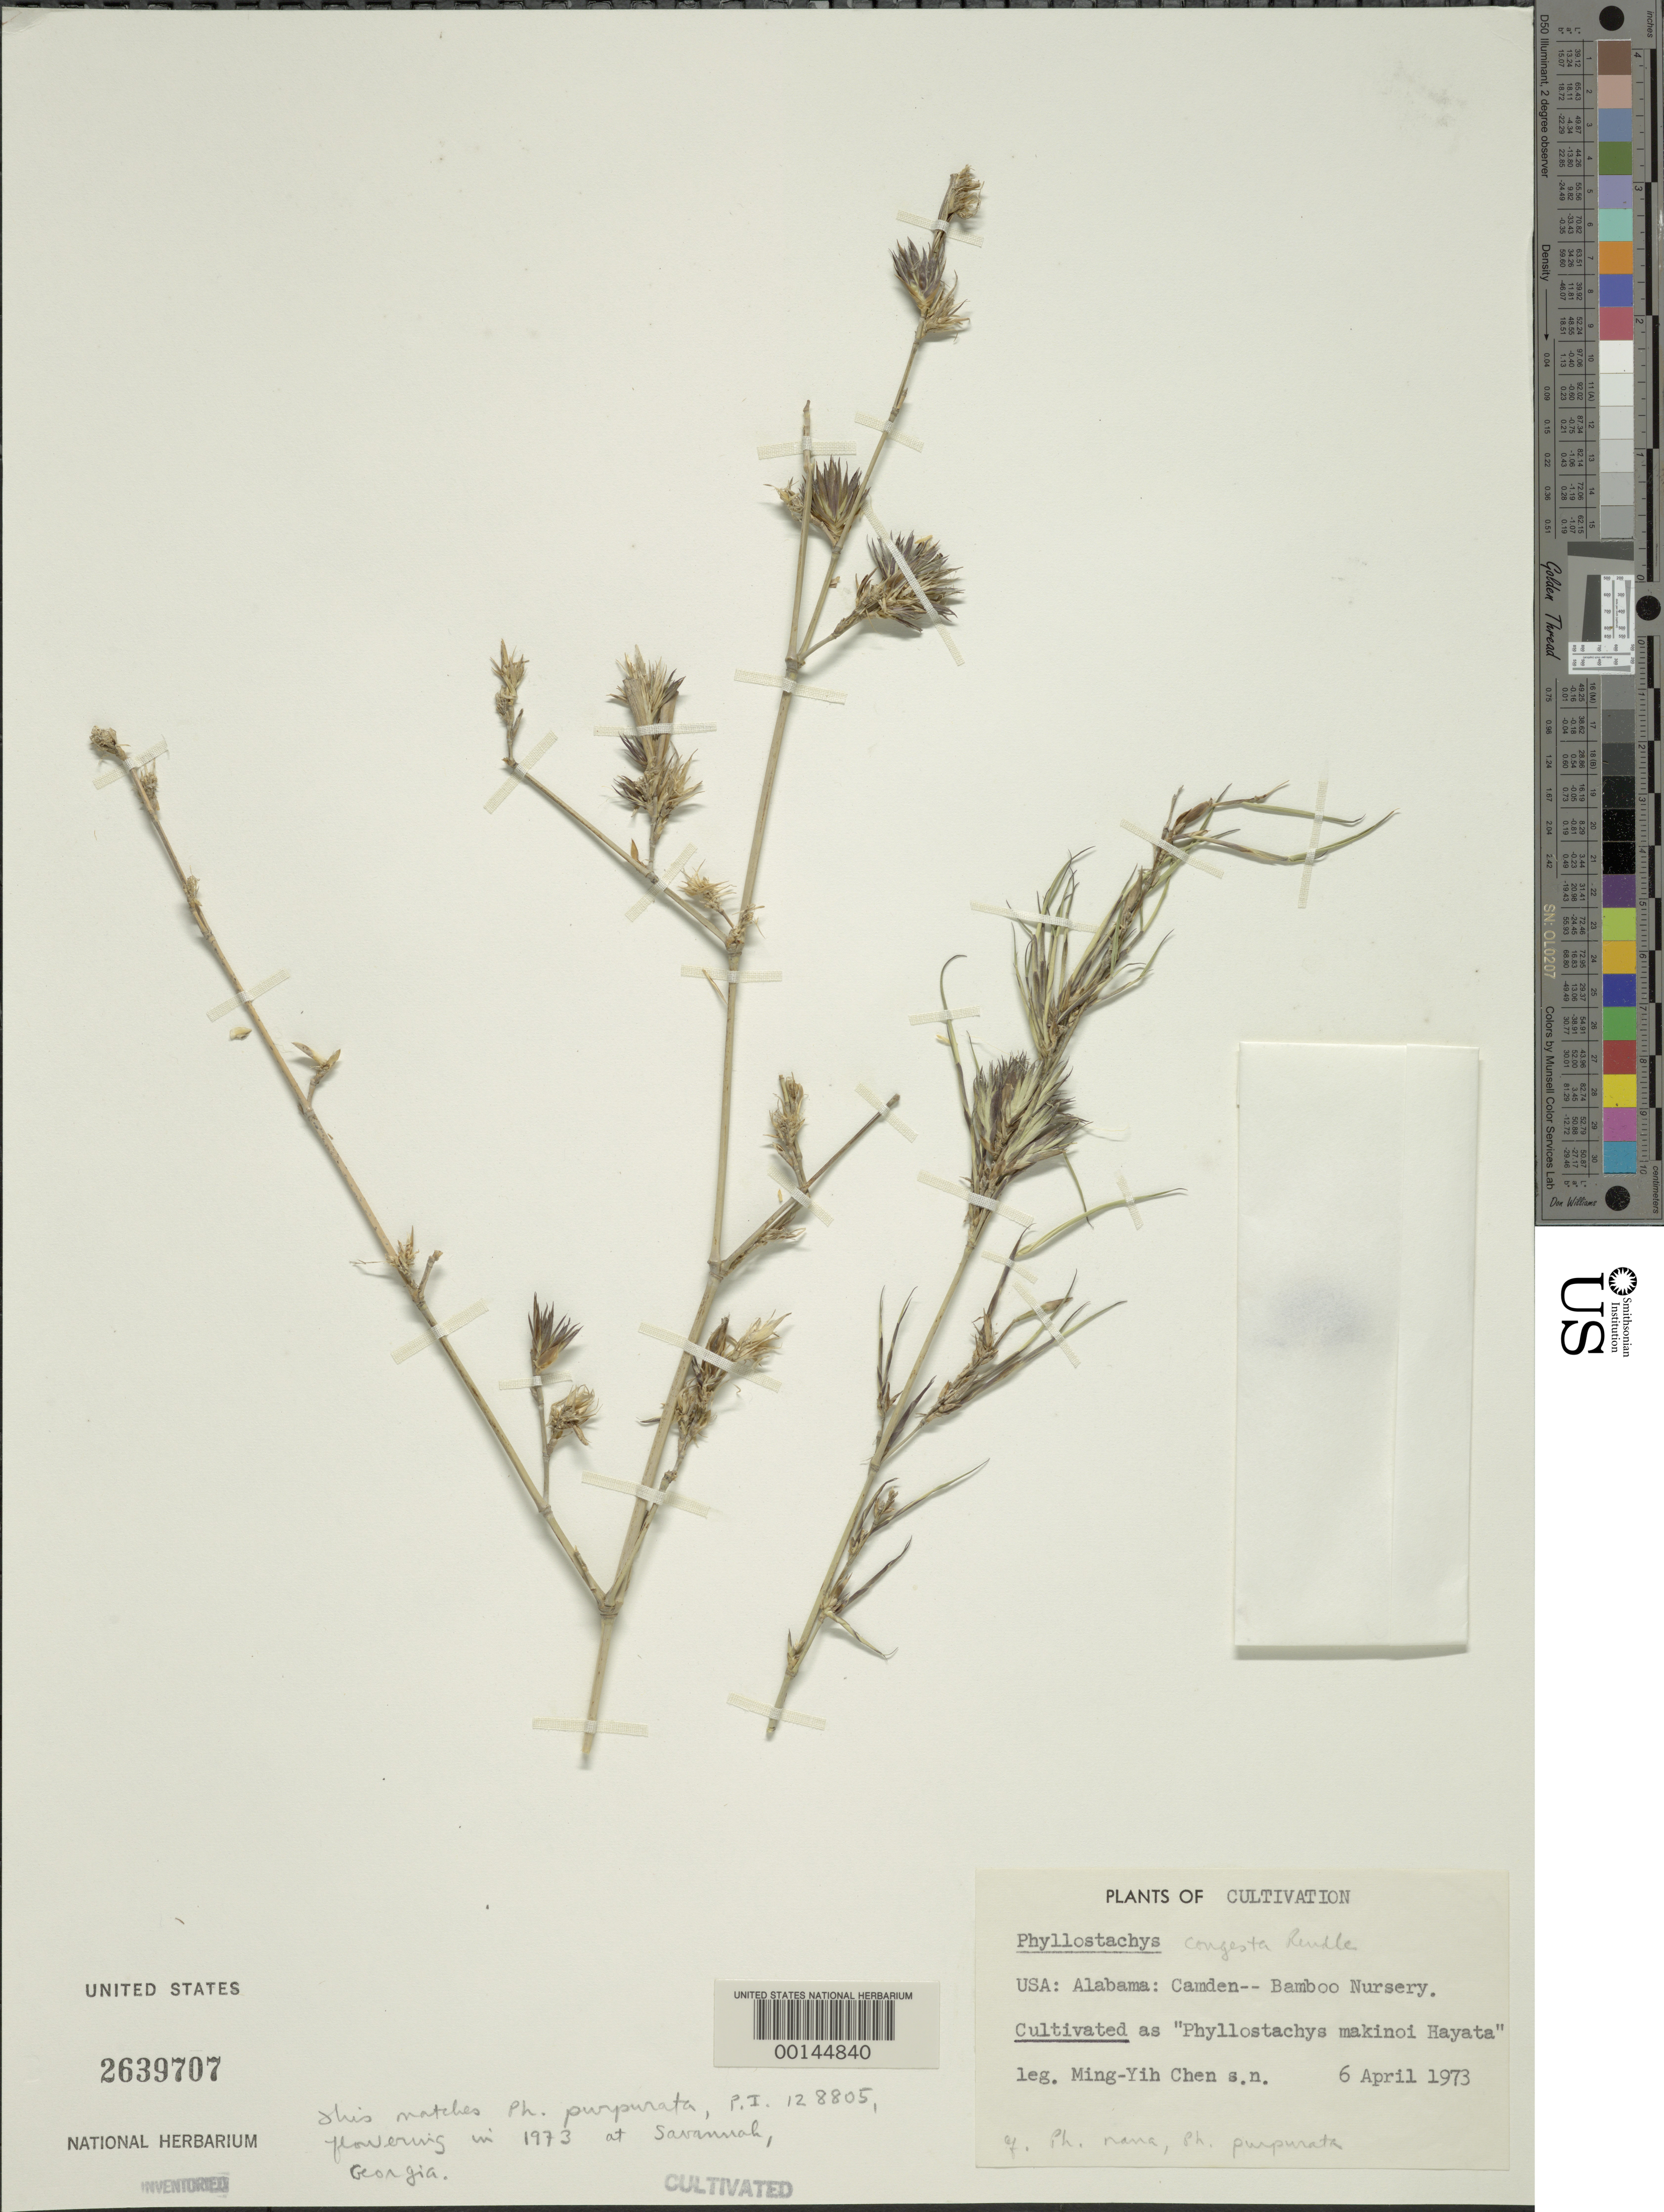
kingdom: Plantae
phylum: Tracheophyta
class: Liliopsida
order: Poales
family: Poaceae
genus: Phyllostachys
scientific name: Phyllostachys purpurata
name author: McClure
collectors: M. Y. Chen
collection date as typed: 06 Apr 1973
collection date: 1973-04-06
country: United States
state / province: Alabama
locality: Camden, bamboo nursery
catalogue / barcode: US 2639707